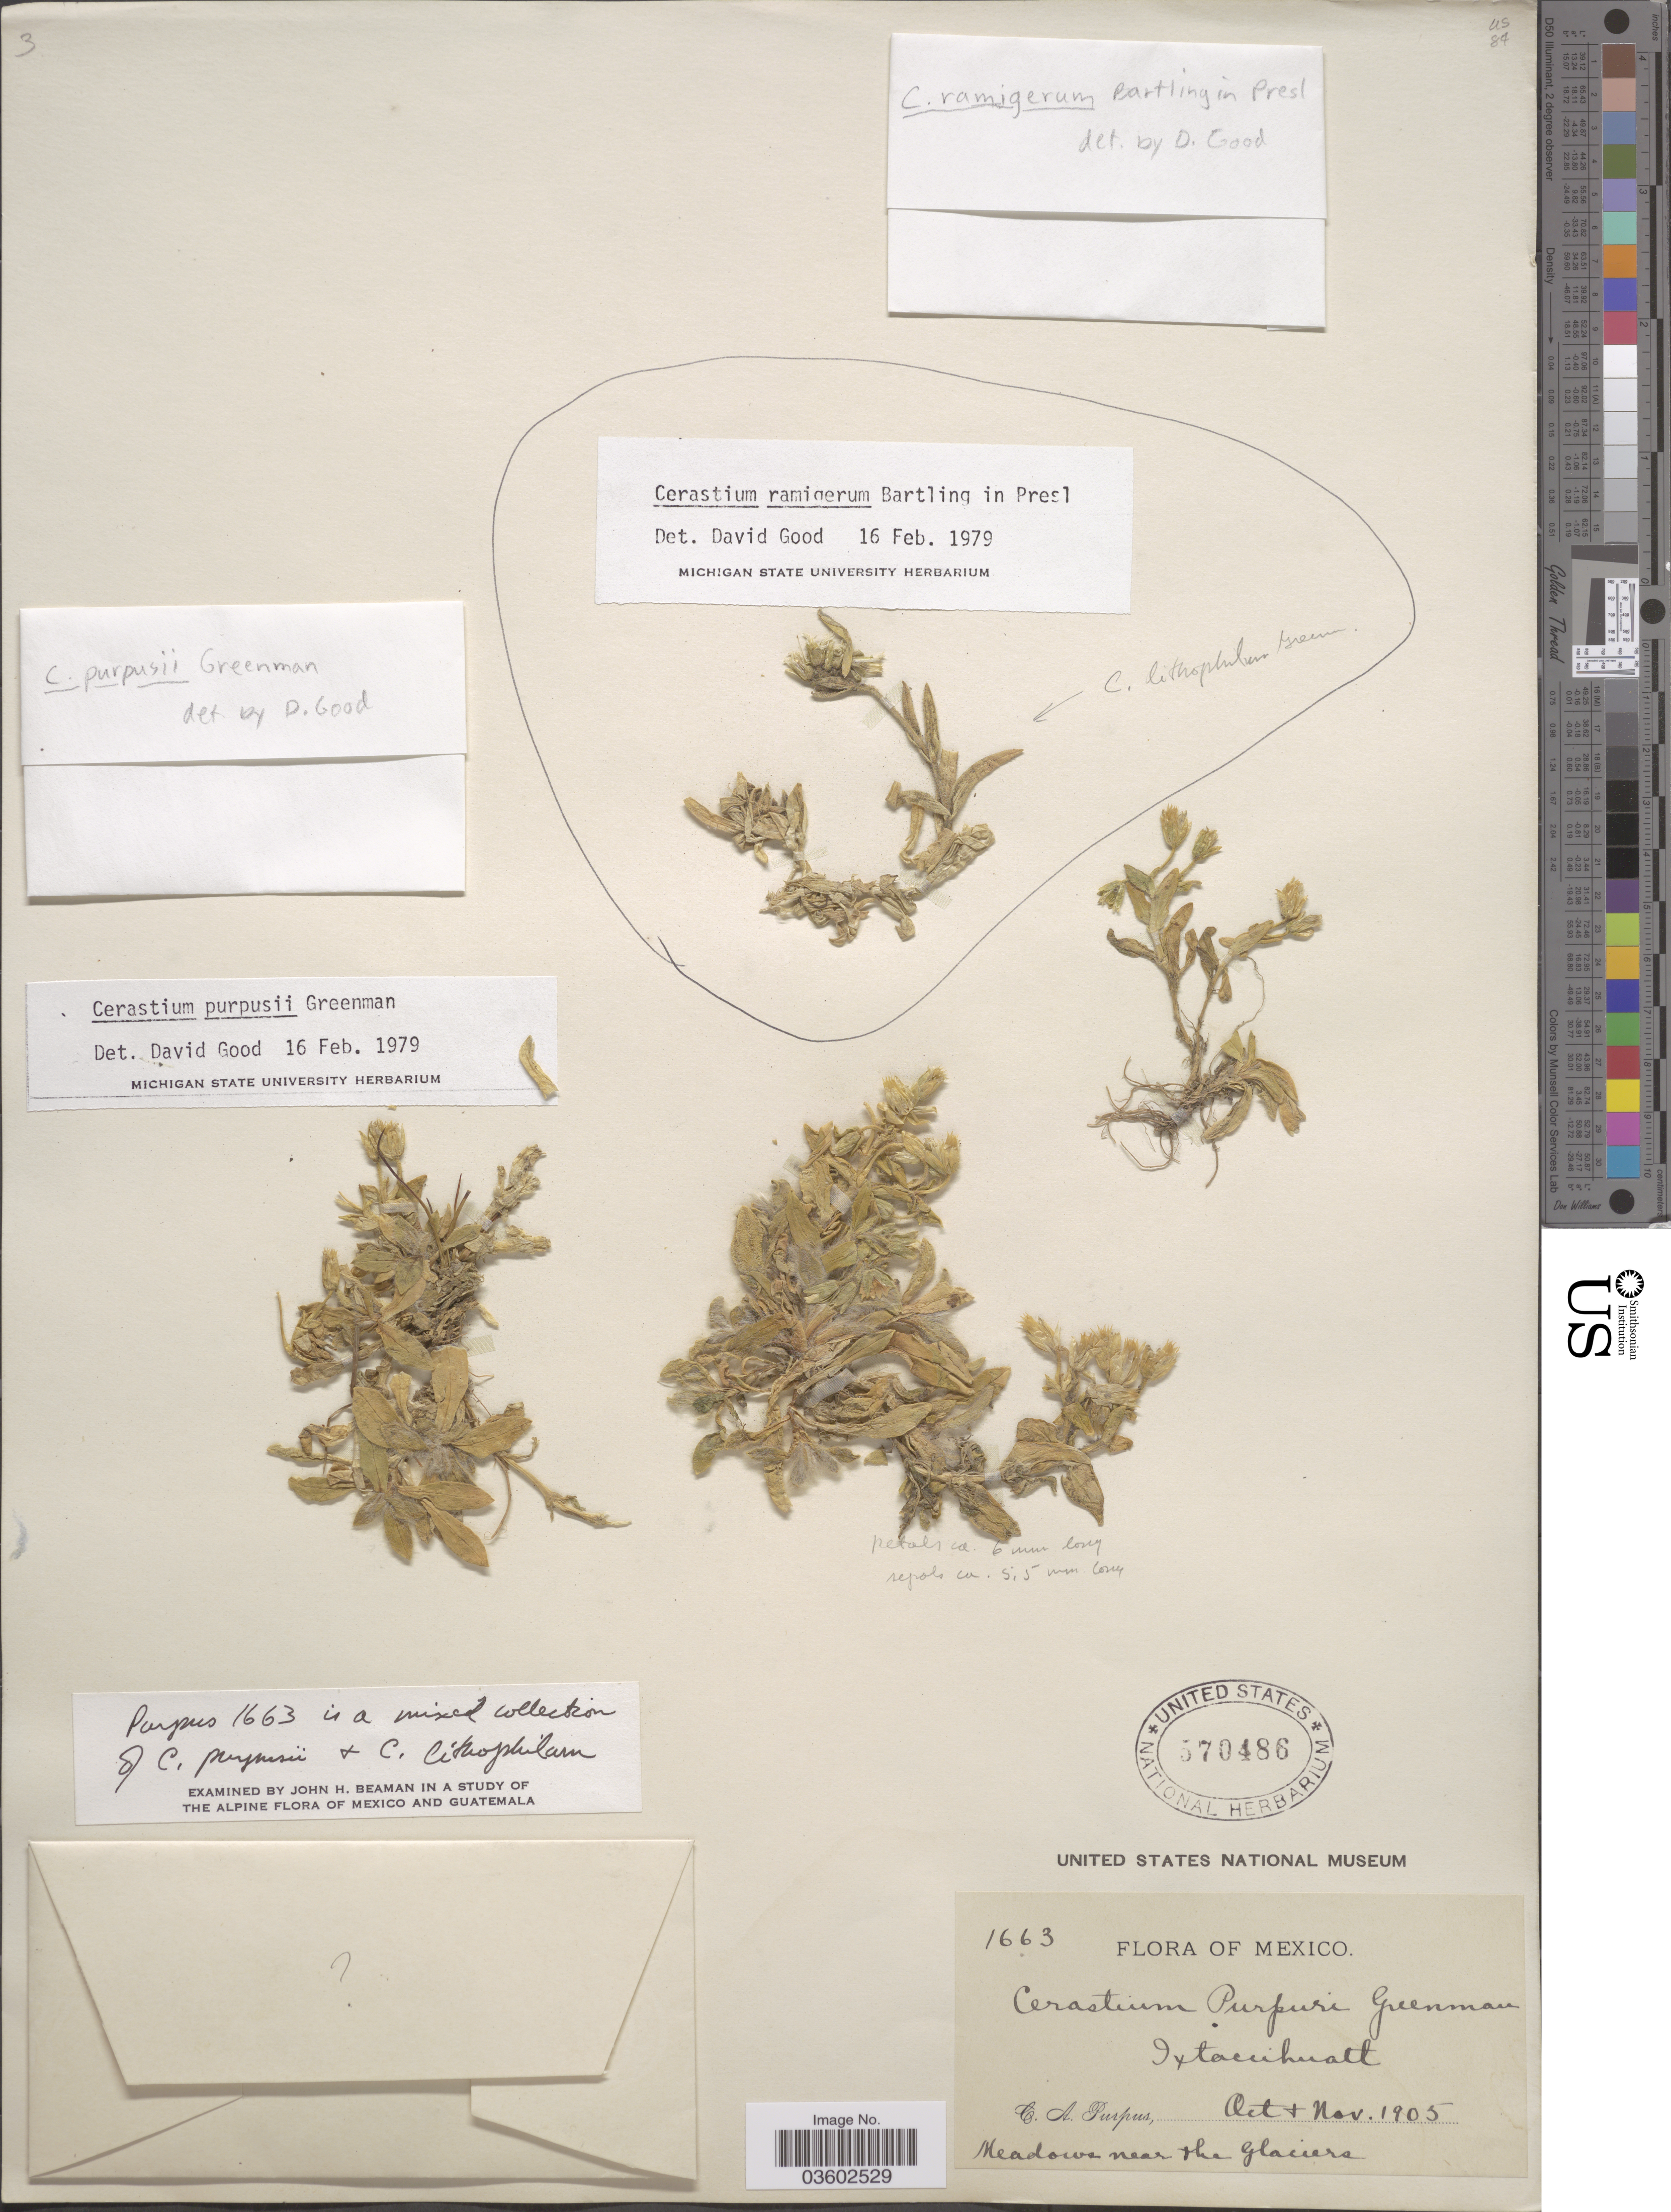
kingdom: Plantae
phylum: Tracheophyta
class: Magnoliopsida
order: Caryophyllales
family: Caryophyllaceae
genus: Cerastium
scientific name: Cerastium purpusi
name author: Greenm.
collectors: C. A. Purpus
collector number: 1663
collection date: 1905-10/1905-11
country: Mexico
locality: Ixtaccihuatl.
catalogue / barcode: US 570486